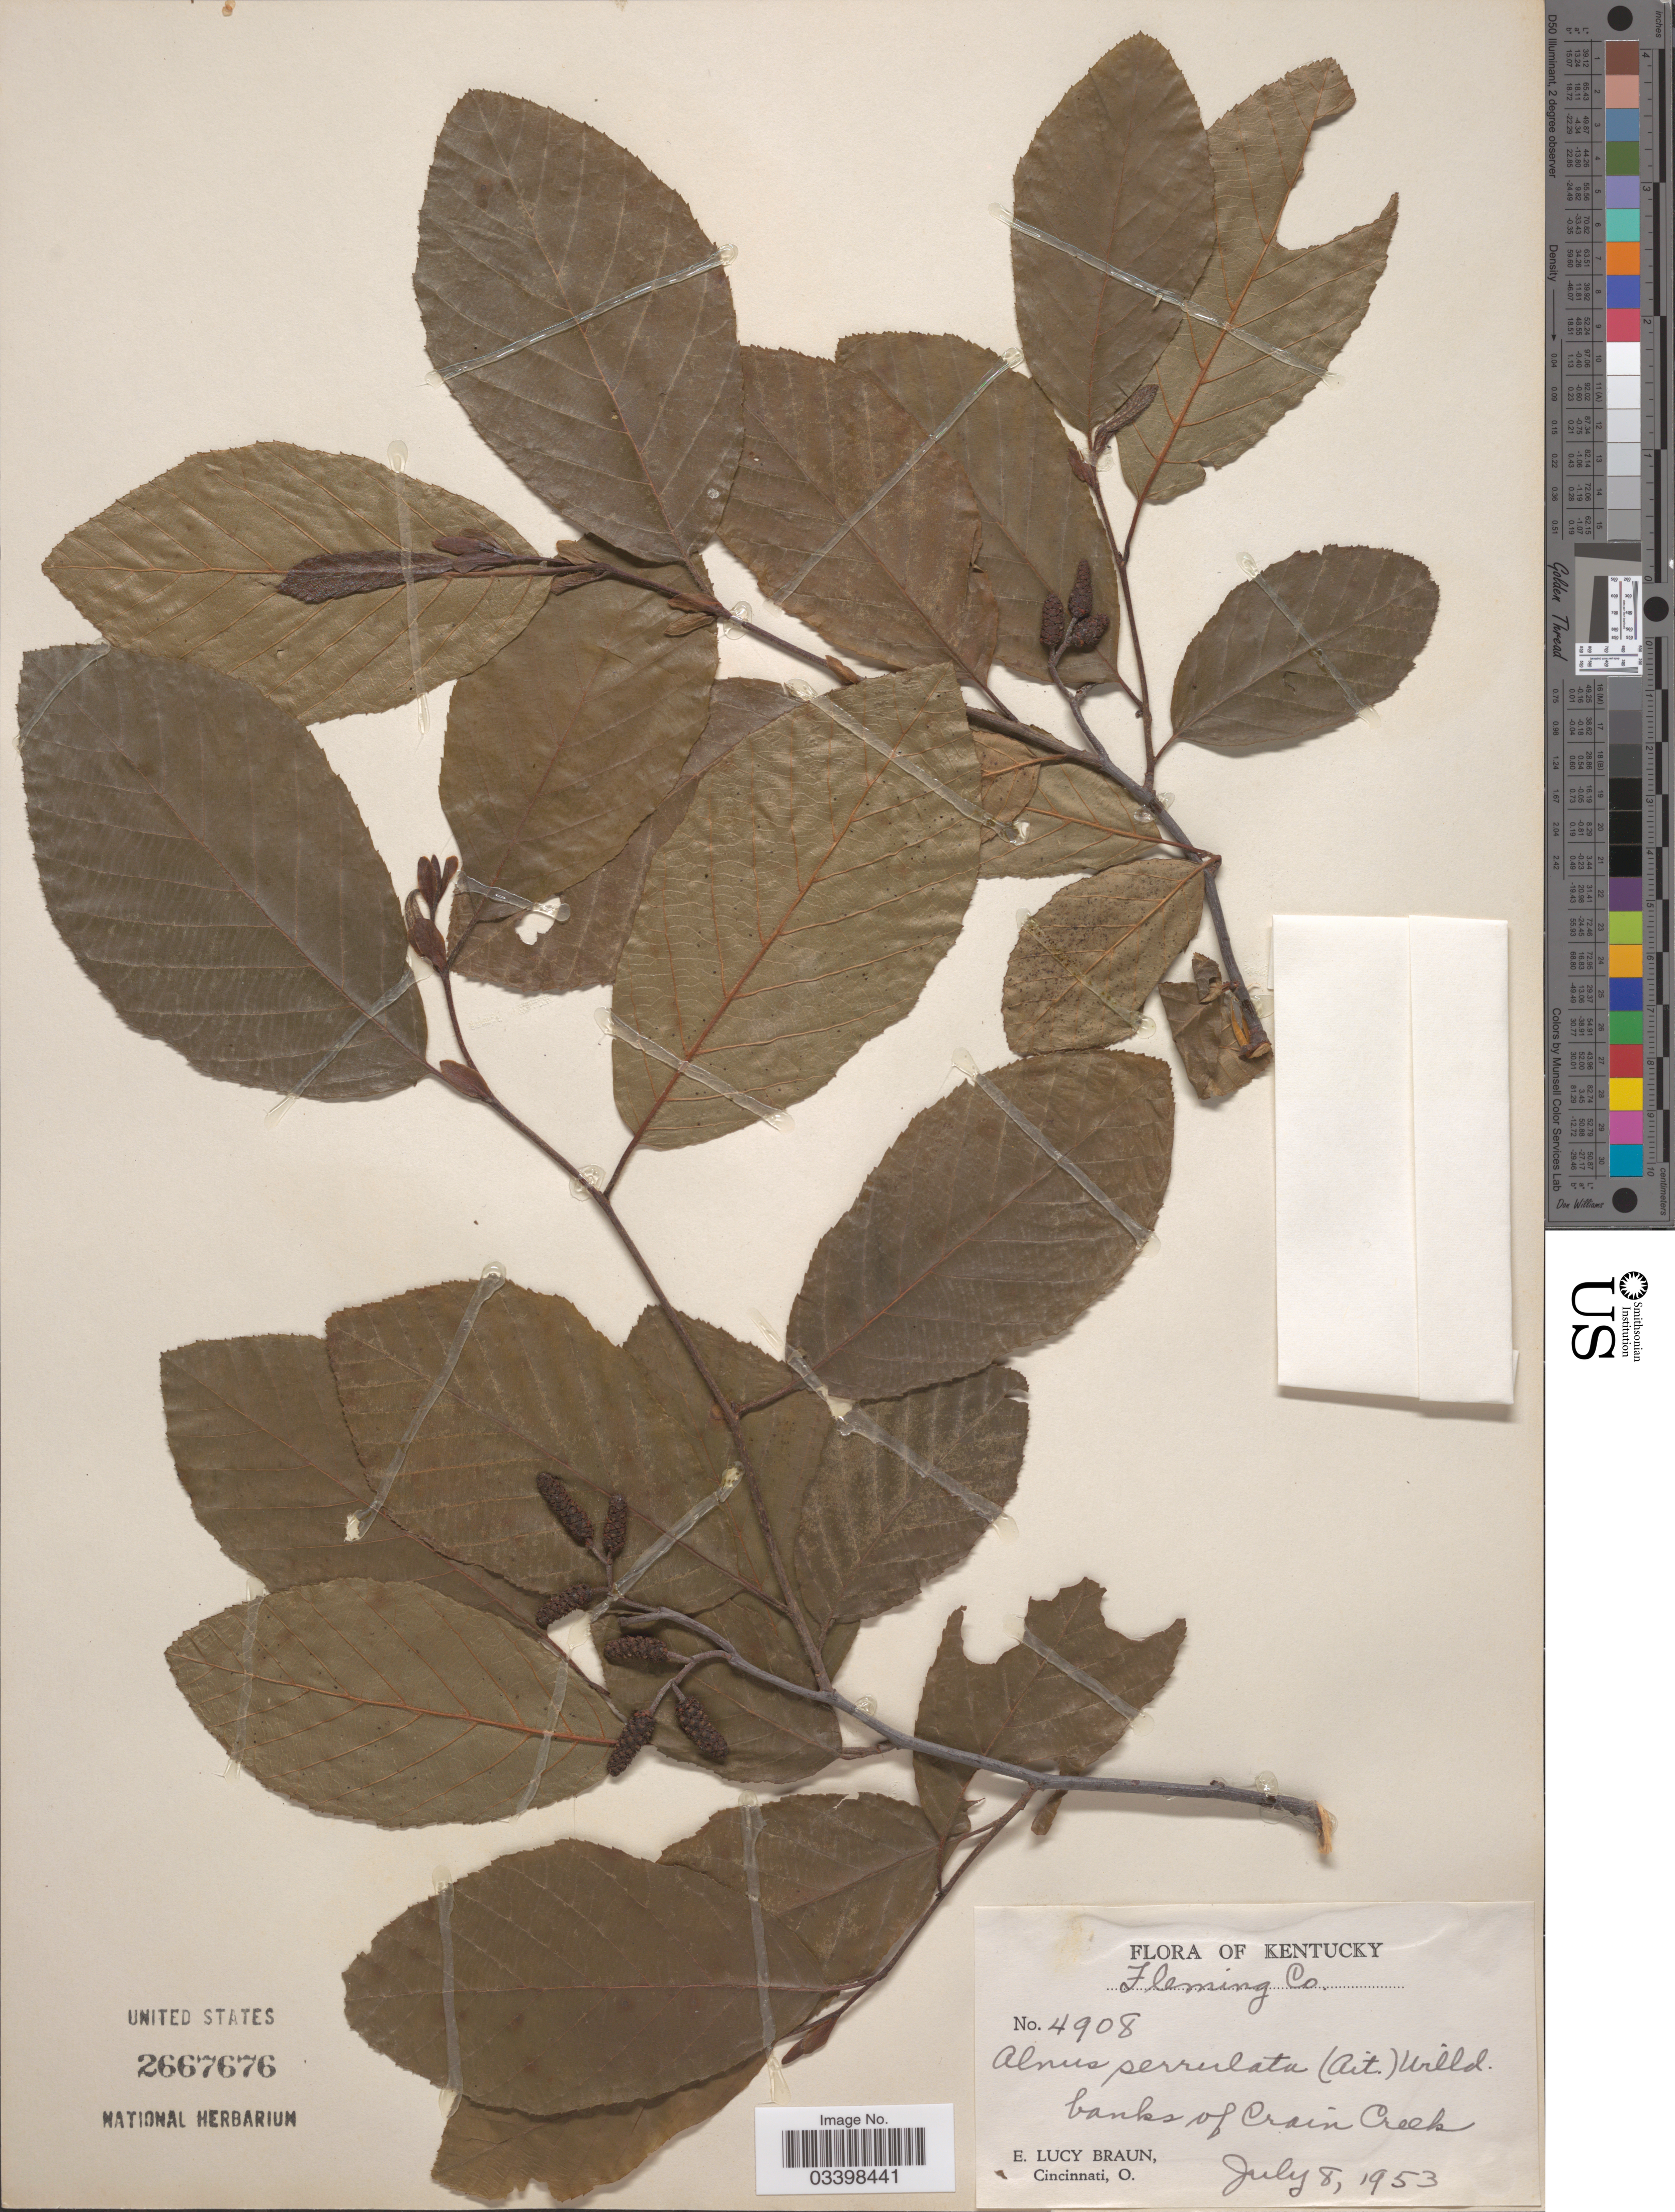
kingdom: Plantae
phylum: Tracheophyta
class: Magnoliopsida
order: Fagales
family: Betulaceae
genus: Alnus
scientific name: Alnus serrulata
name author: (Aiton) Willd.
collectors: E. L. Braun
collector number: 4908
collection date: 1953-07-08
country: United States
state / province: Kentucky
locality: Fleming Co. Banks of Crain Creek.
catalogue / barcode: US 2667676